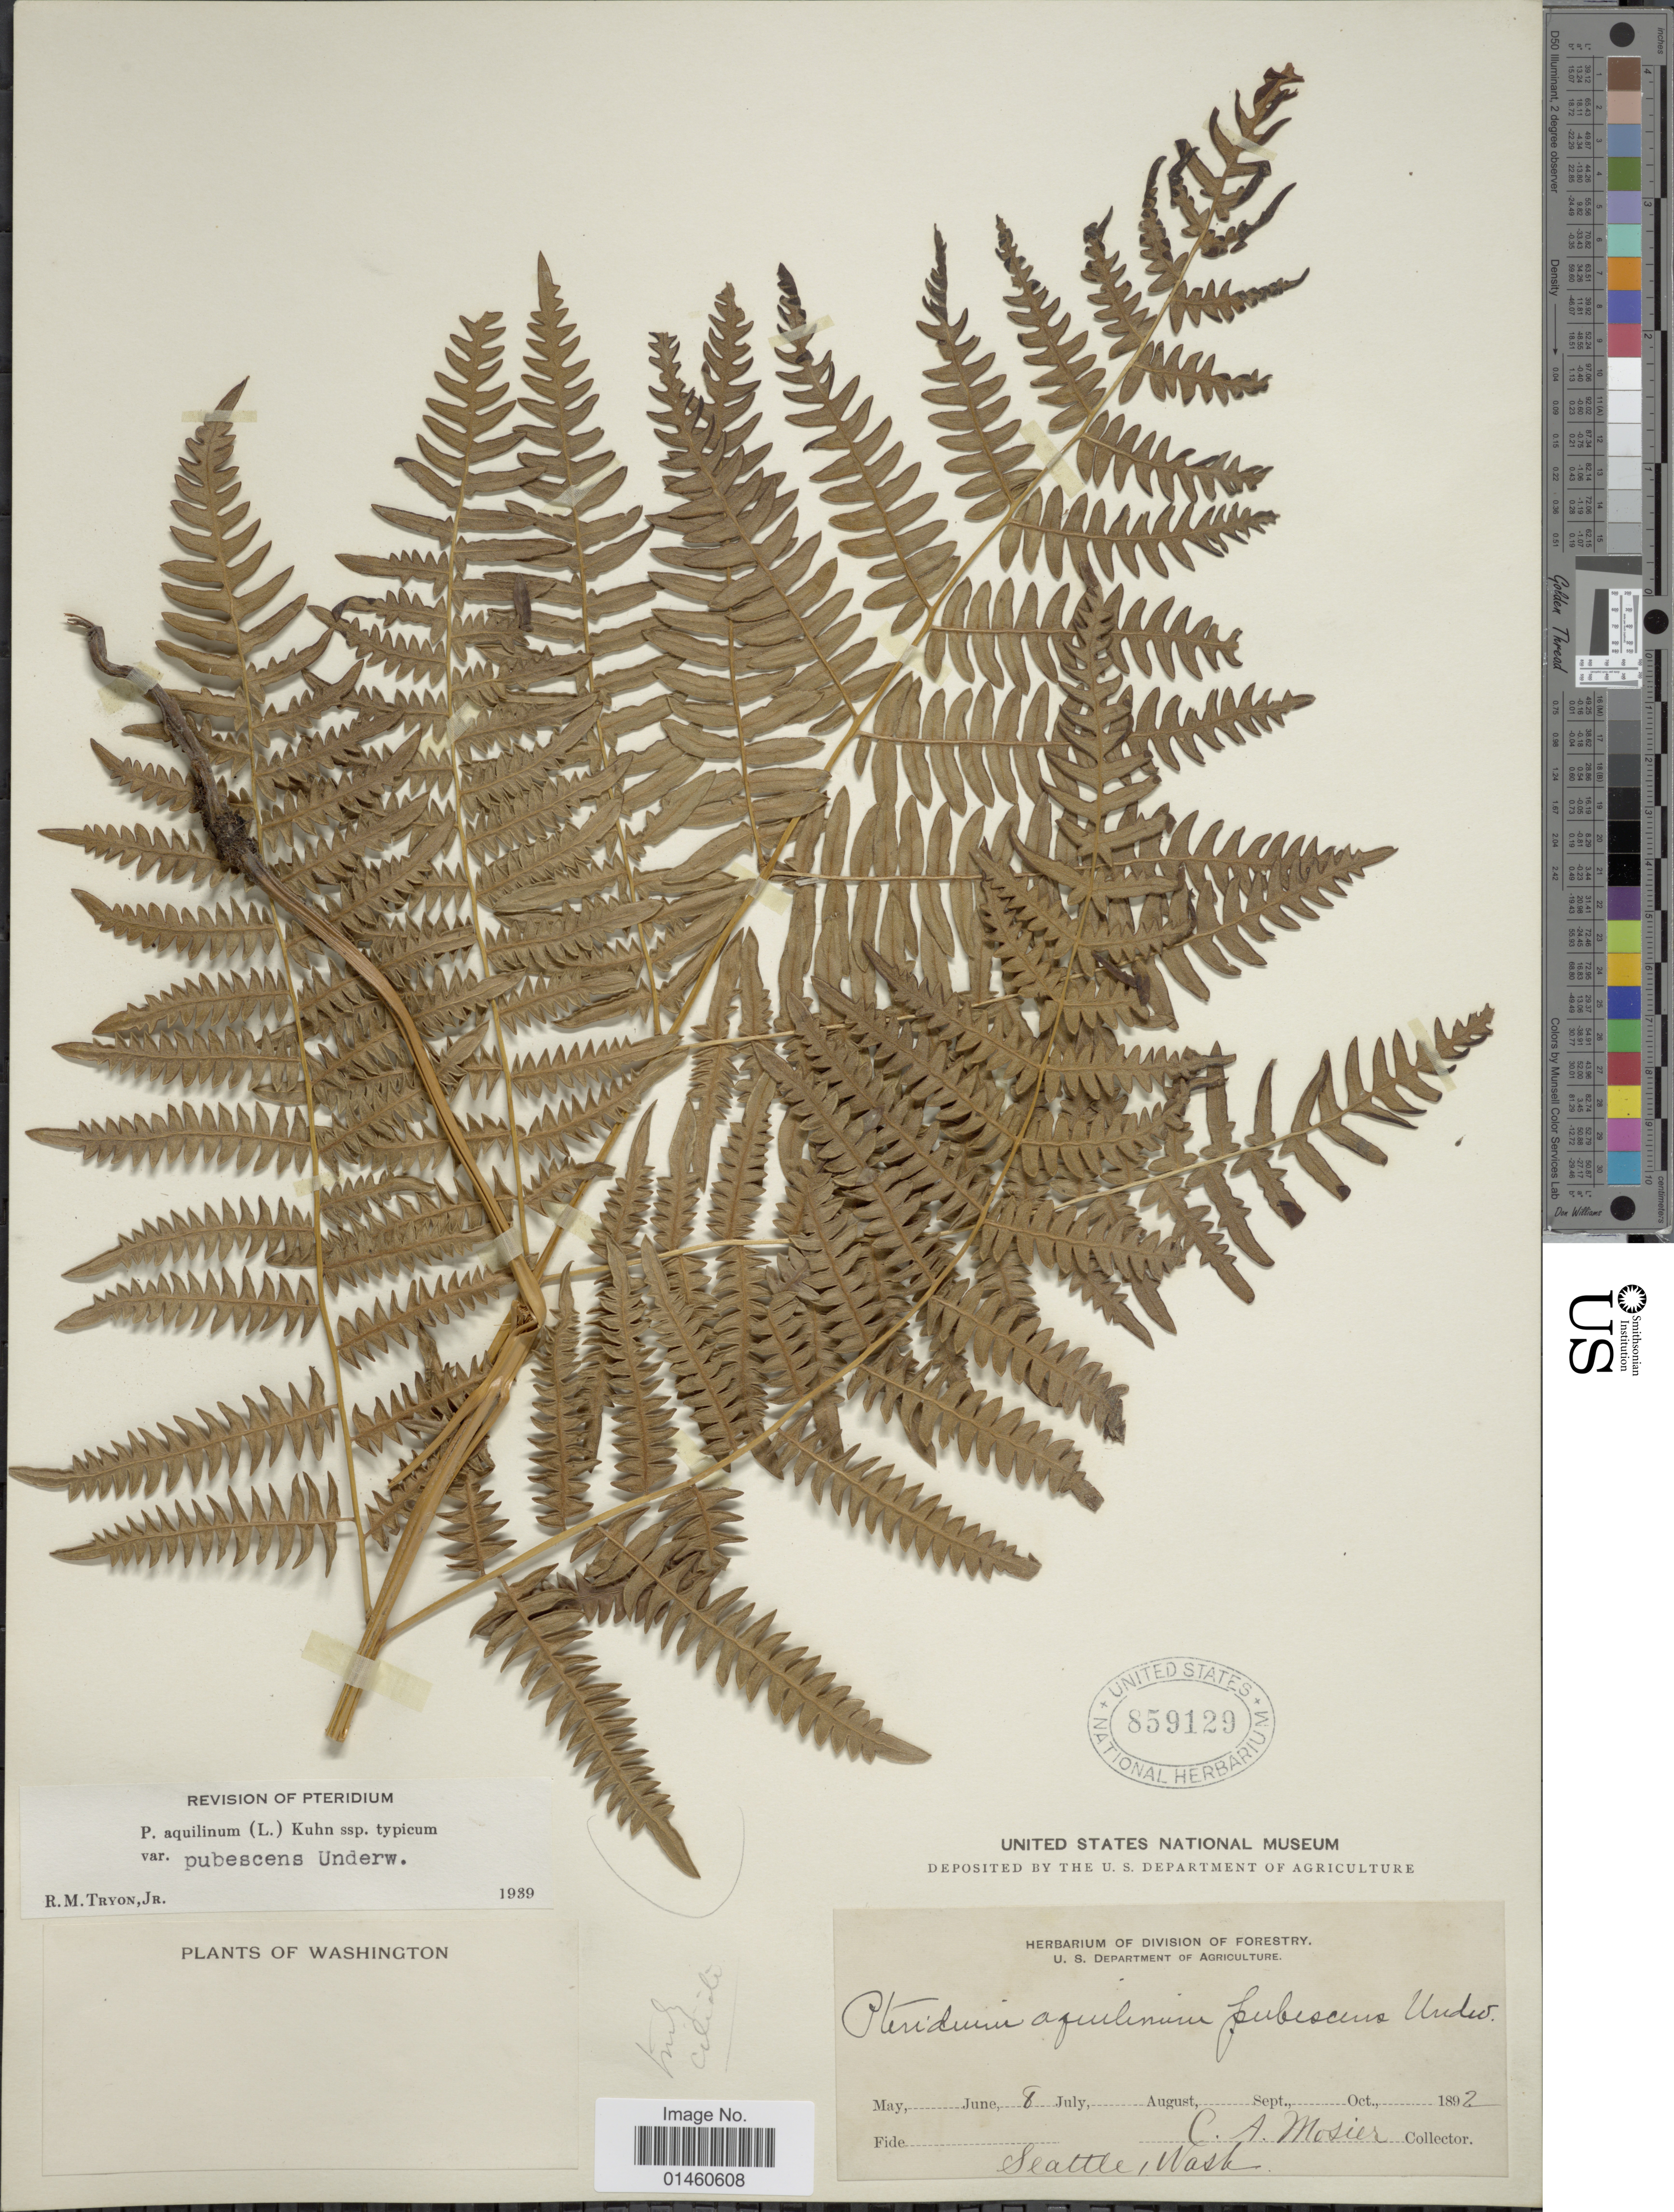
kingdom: Plantae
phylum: Tracheophyta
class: Polypodiopsida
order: Polypodiales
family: Dennstaedtiaceae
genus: Pteridium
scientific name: Pteridium pubescens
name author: (Underw.) Christenh.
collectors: C. A. Mosier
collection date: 1892-07-08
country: United States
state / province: Washington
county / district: King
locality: Seattle.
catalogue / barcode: US 859129